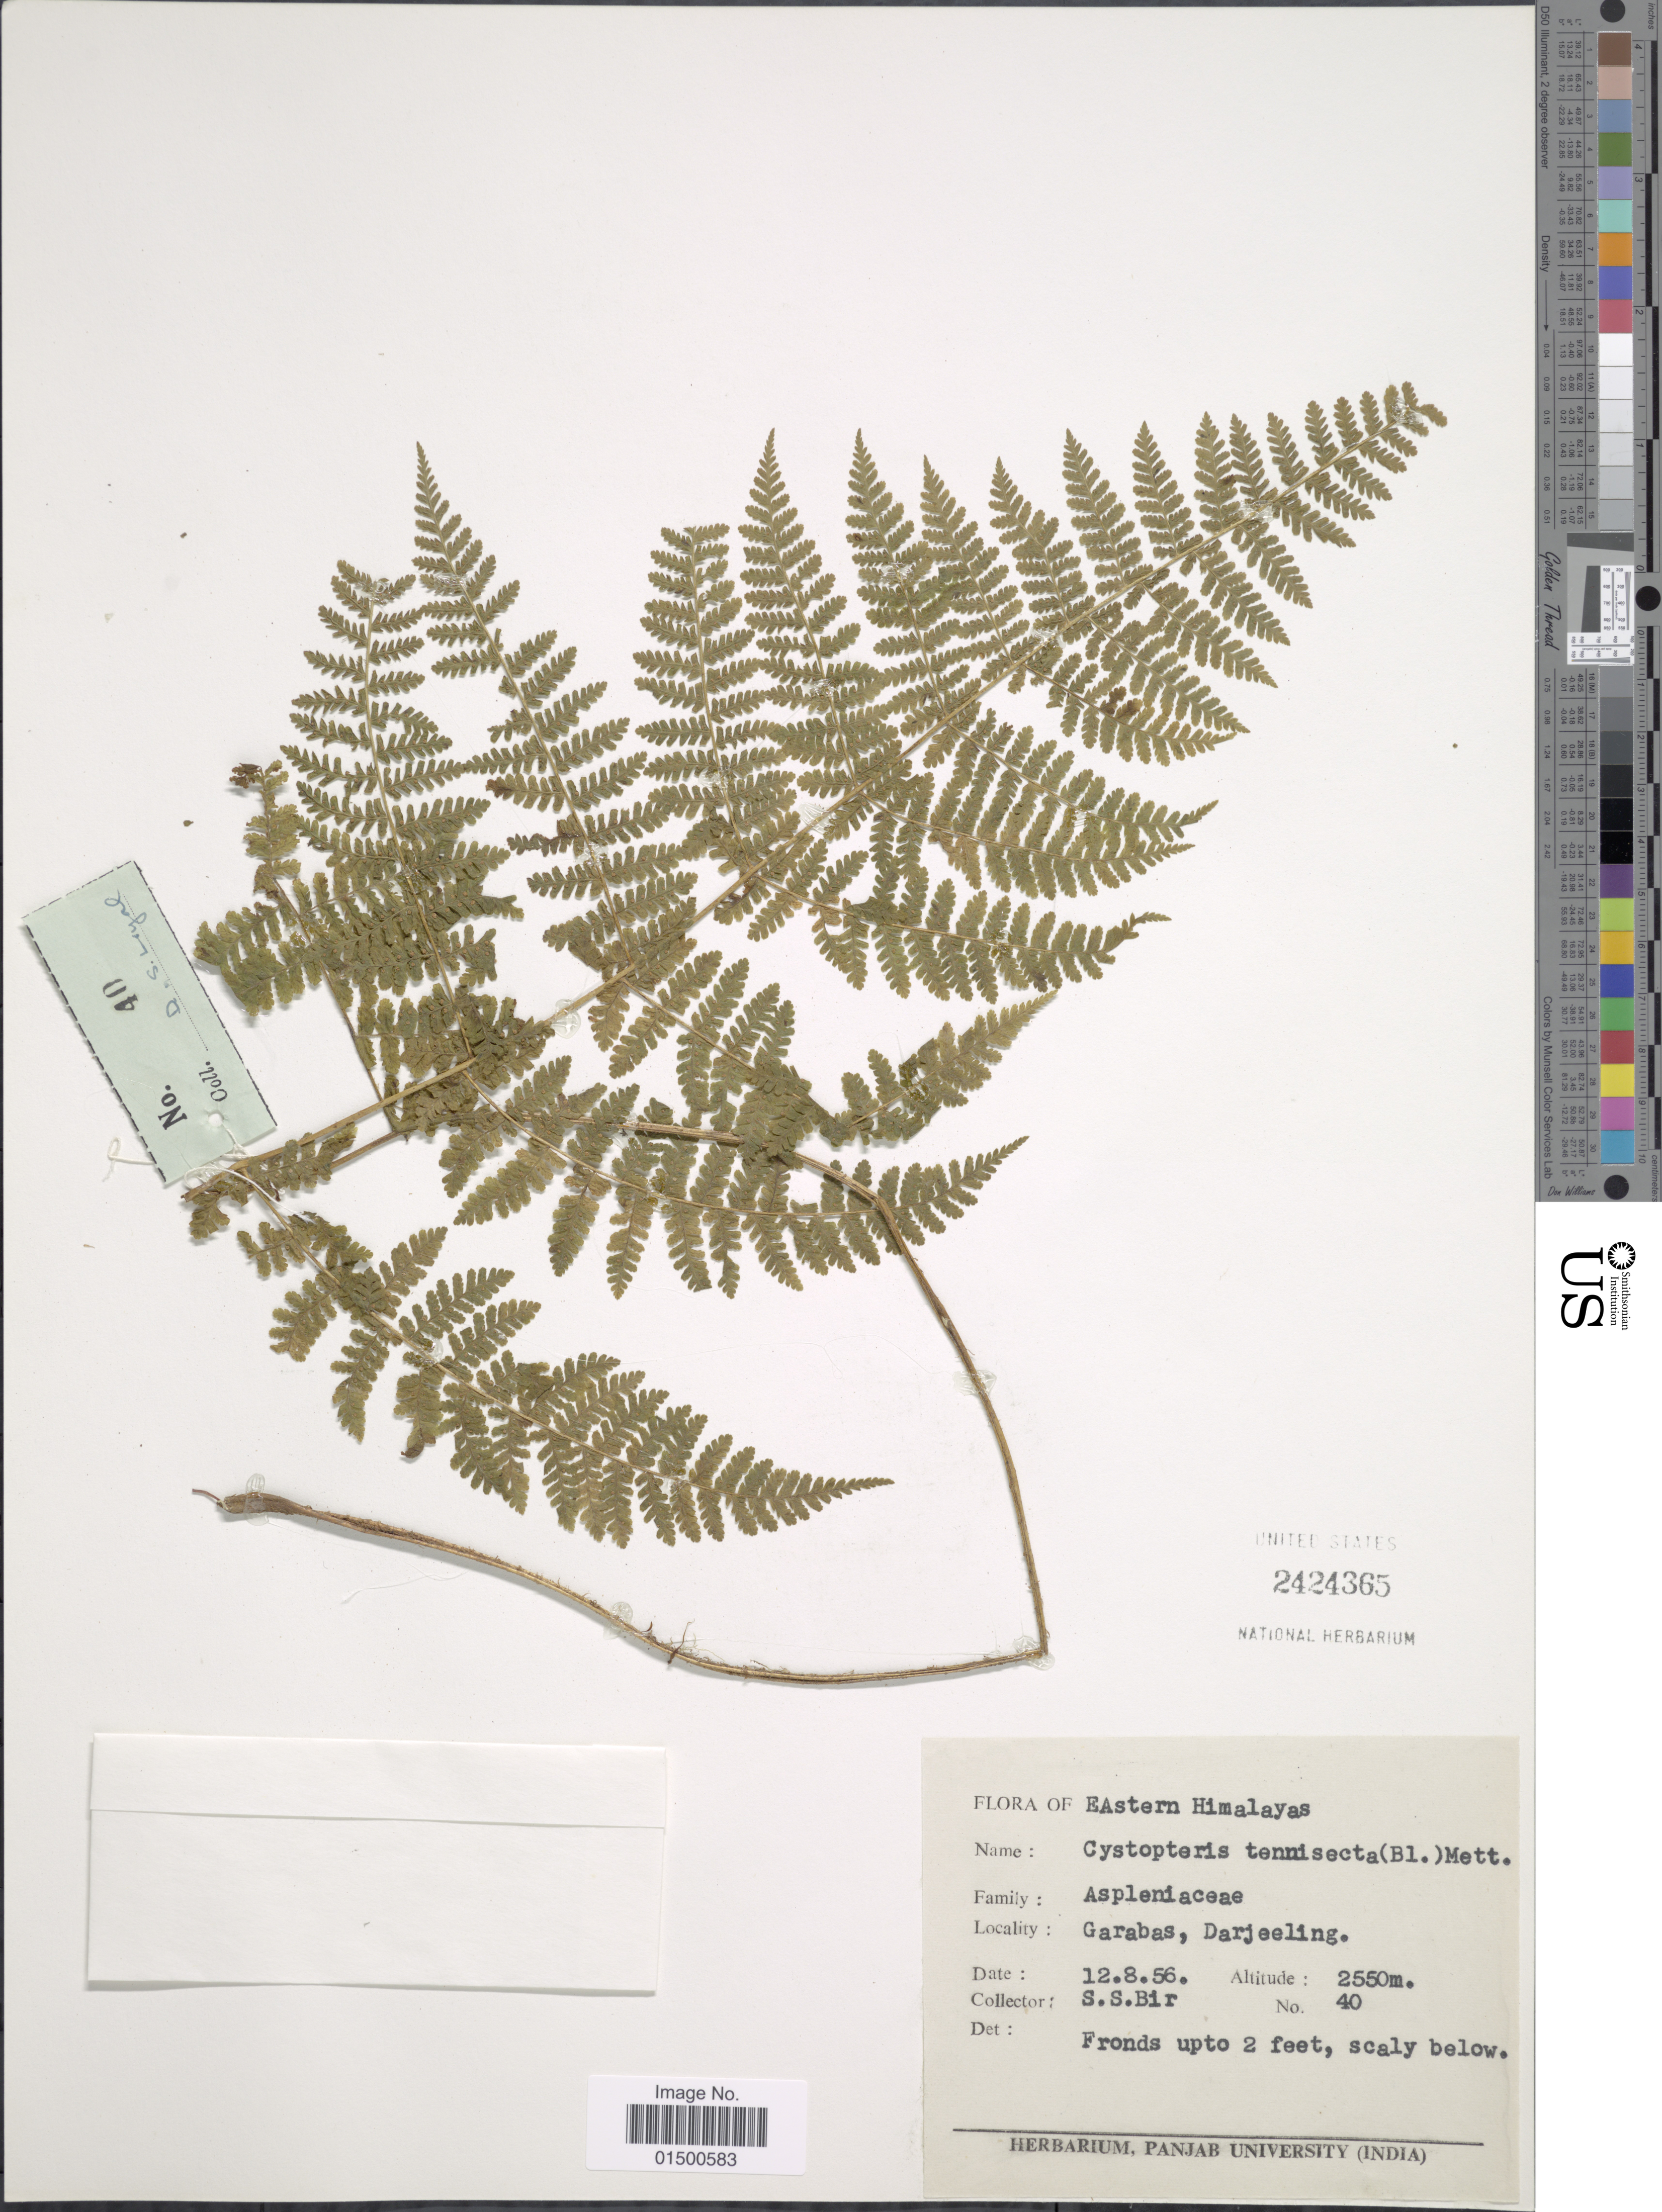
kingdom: Plantae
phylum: Tracheophyta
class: Polypodiopsida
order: Polypodiales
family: Cystopteridaceae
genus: Acystopteris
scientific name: Acystopteris tenuisecta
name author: (Blume) Tagawa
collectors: S. S. Bir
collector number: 40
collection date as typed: Transcribed d/m/y: 12/8/56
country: India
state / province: West Bengal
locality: Eastern Himalayas, Garabas, Darjeeling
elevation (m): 2550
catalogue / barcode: US 2424365